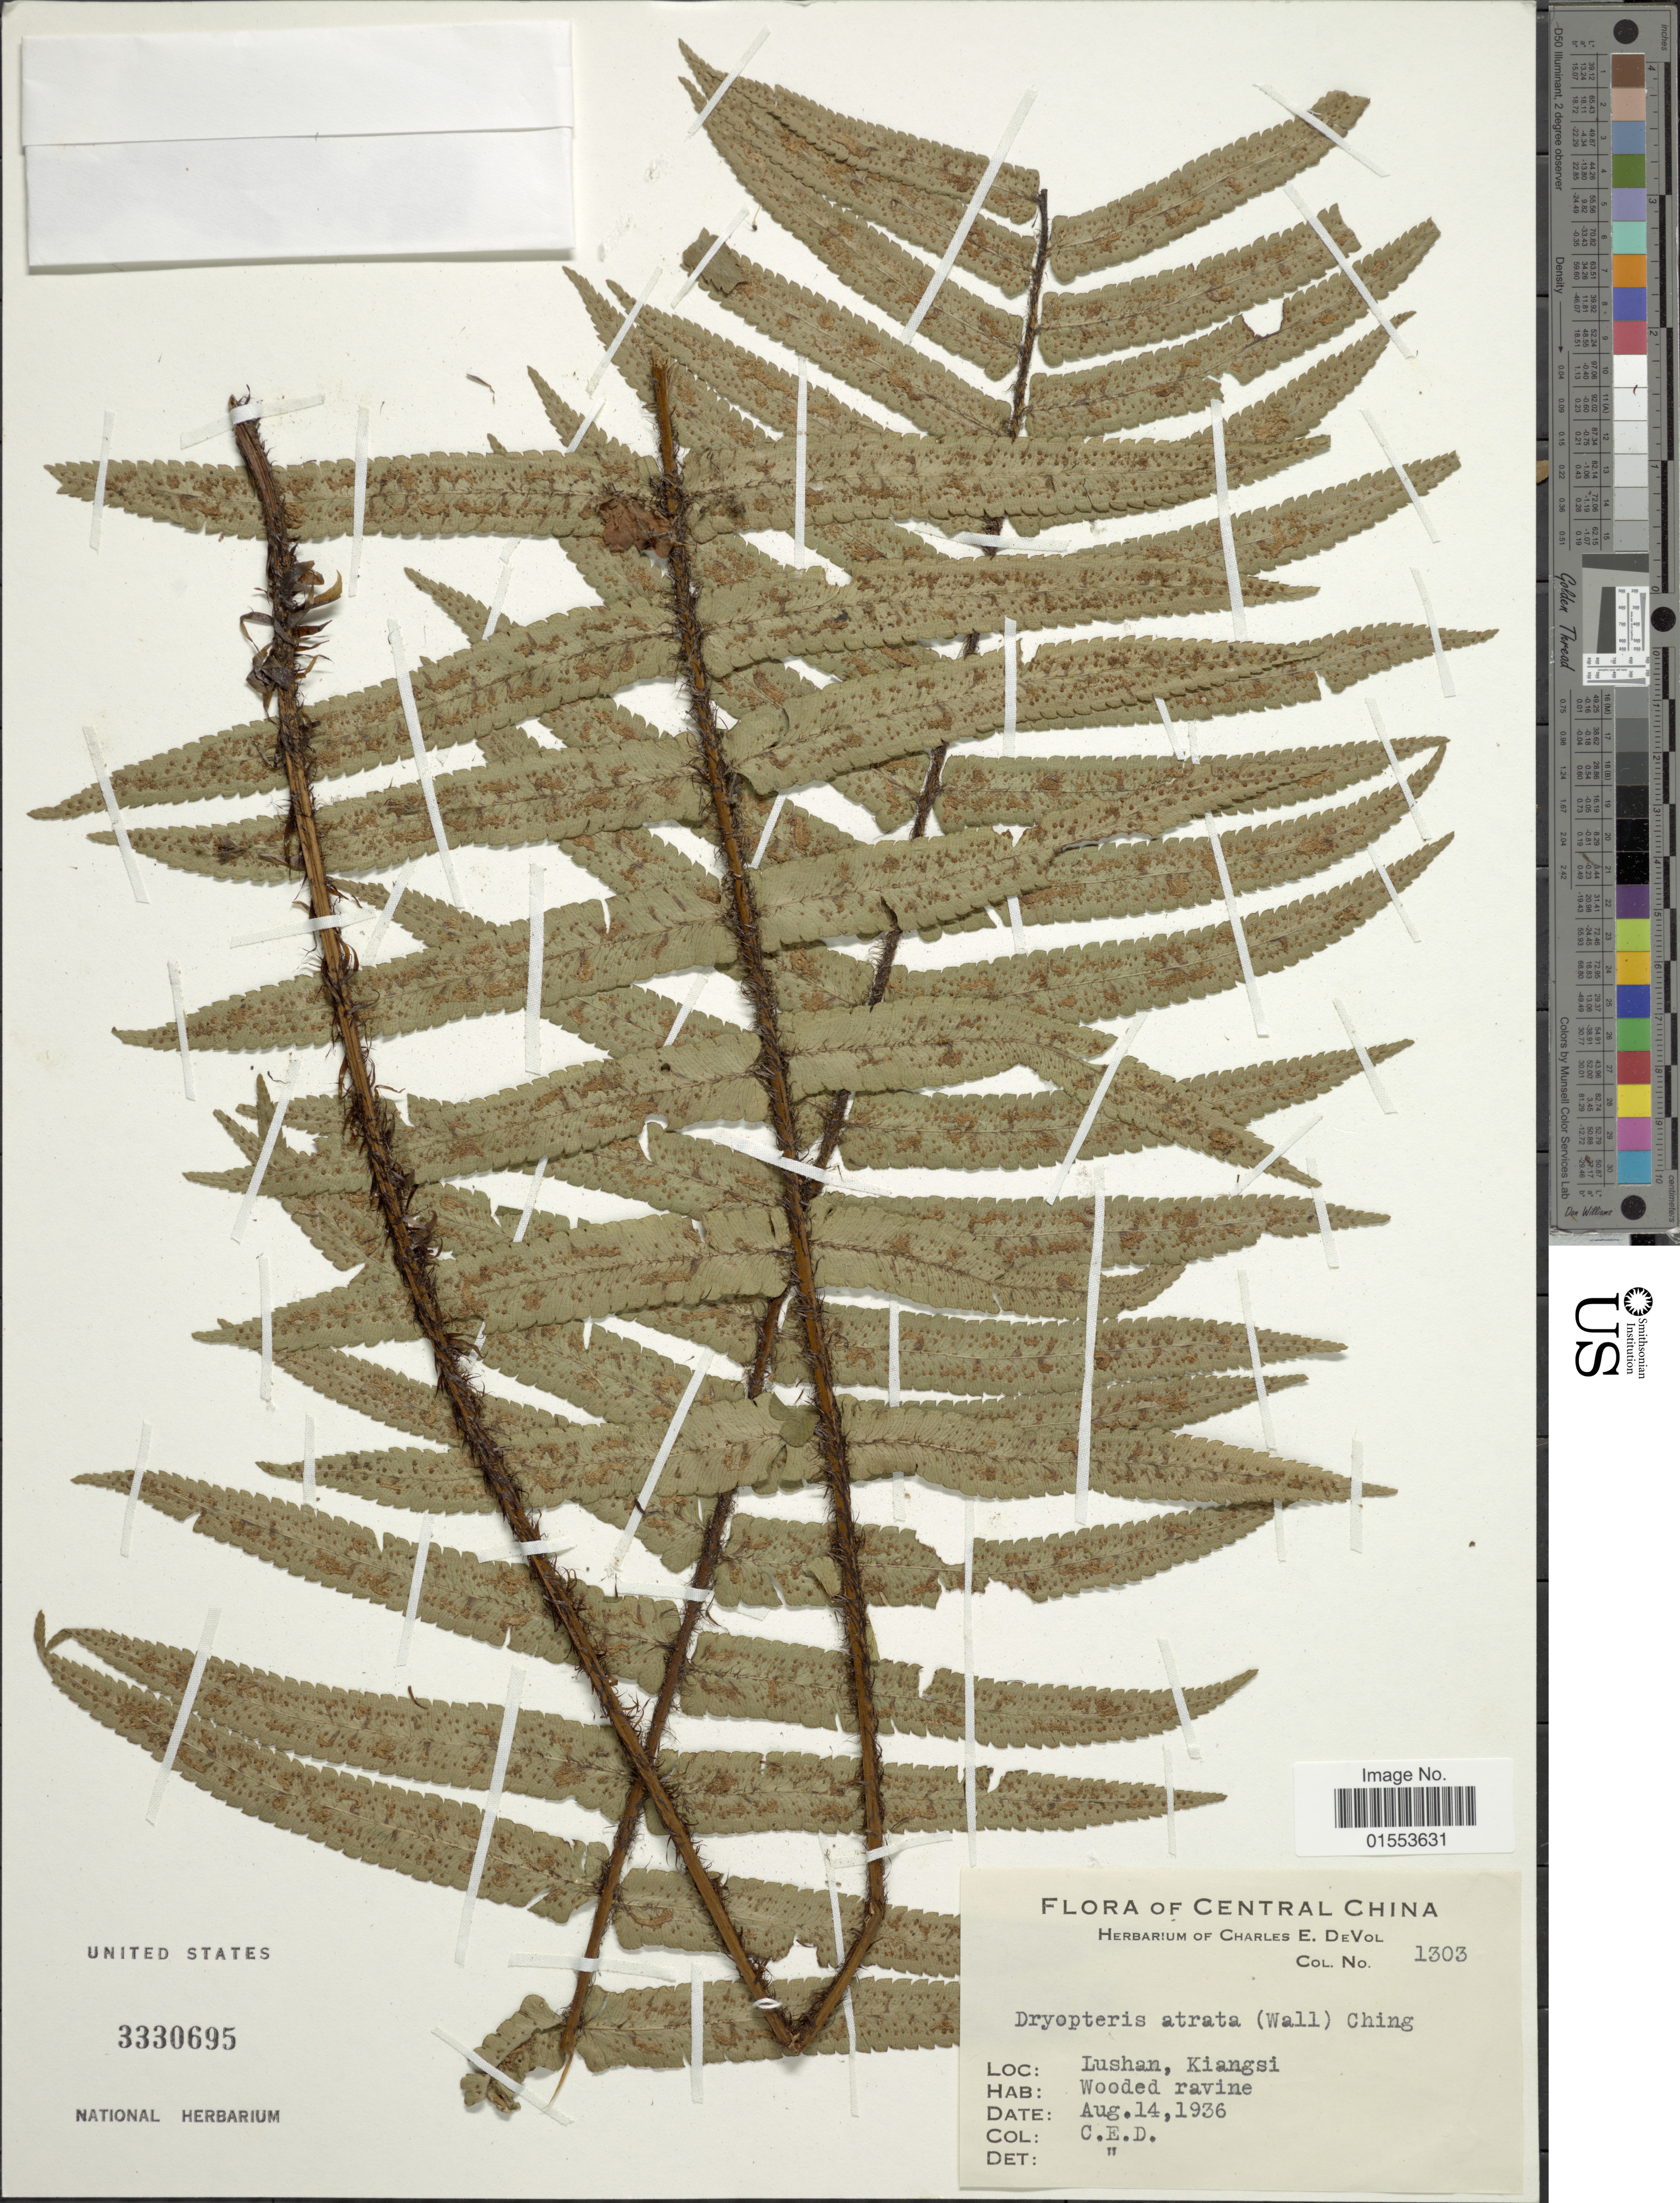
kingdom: Plantae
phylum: Tracheophyta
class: Polypodiopsida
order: Polypodiales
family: Dryopteridaceae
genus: Dryopteris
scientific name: Dryopteris atrata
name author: (Wall. ex Kunze) Ching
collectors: C. E. De Vol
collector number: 1303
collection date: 1936-08-14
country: China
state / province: Jiangxi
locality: Central China. Lushan, Kiangsi,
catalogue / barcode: US 3330695